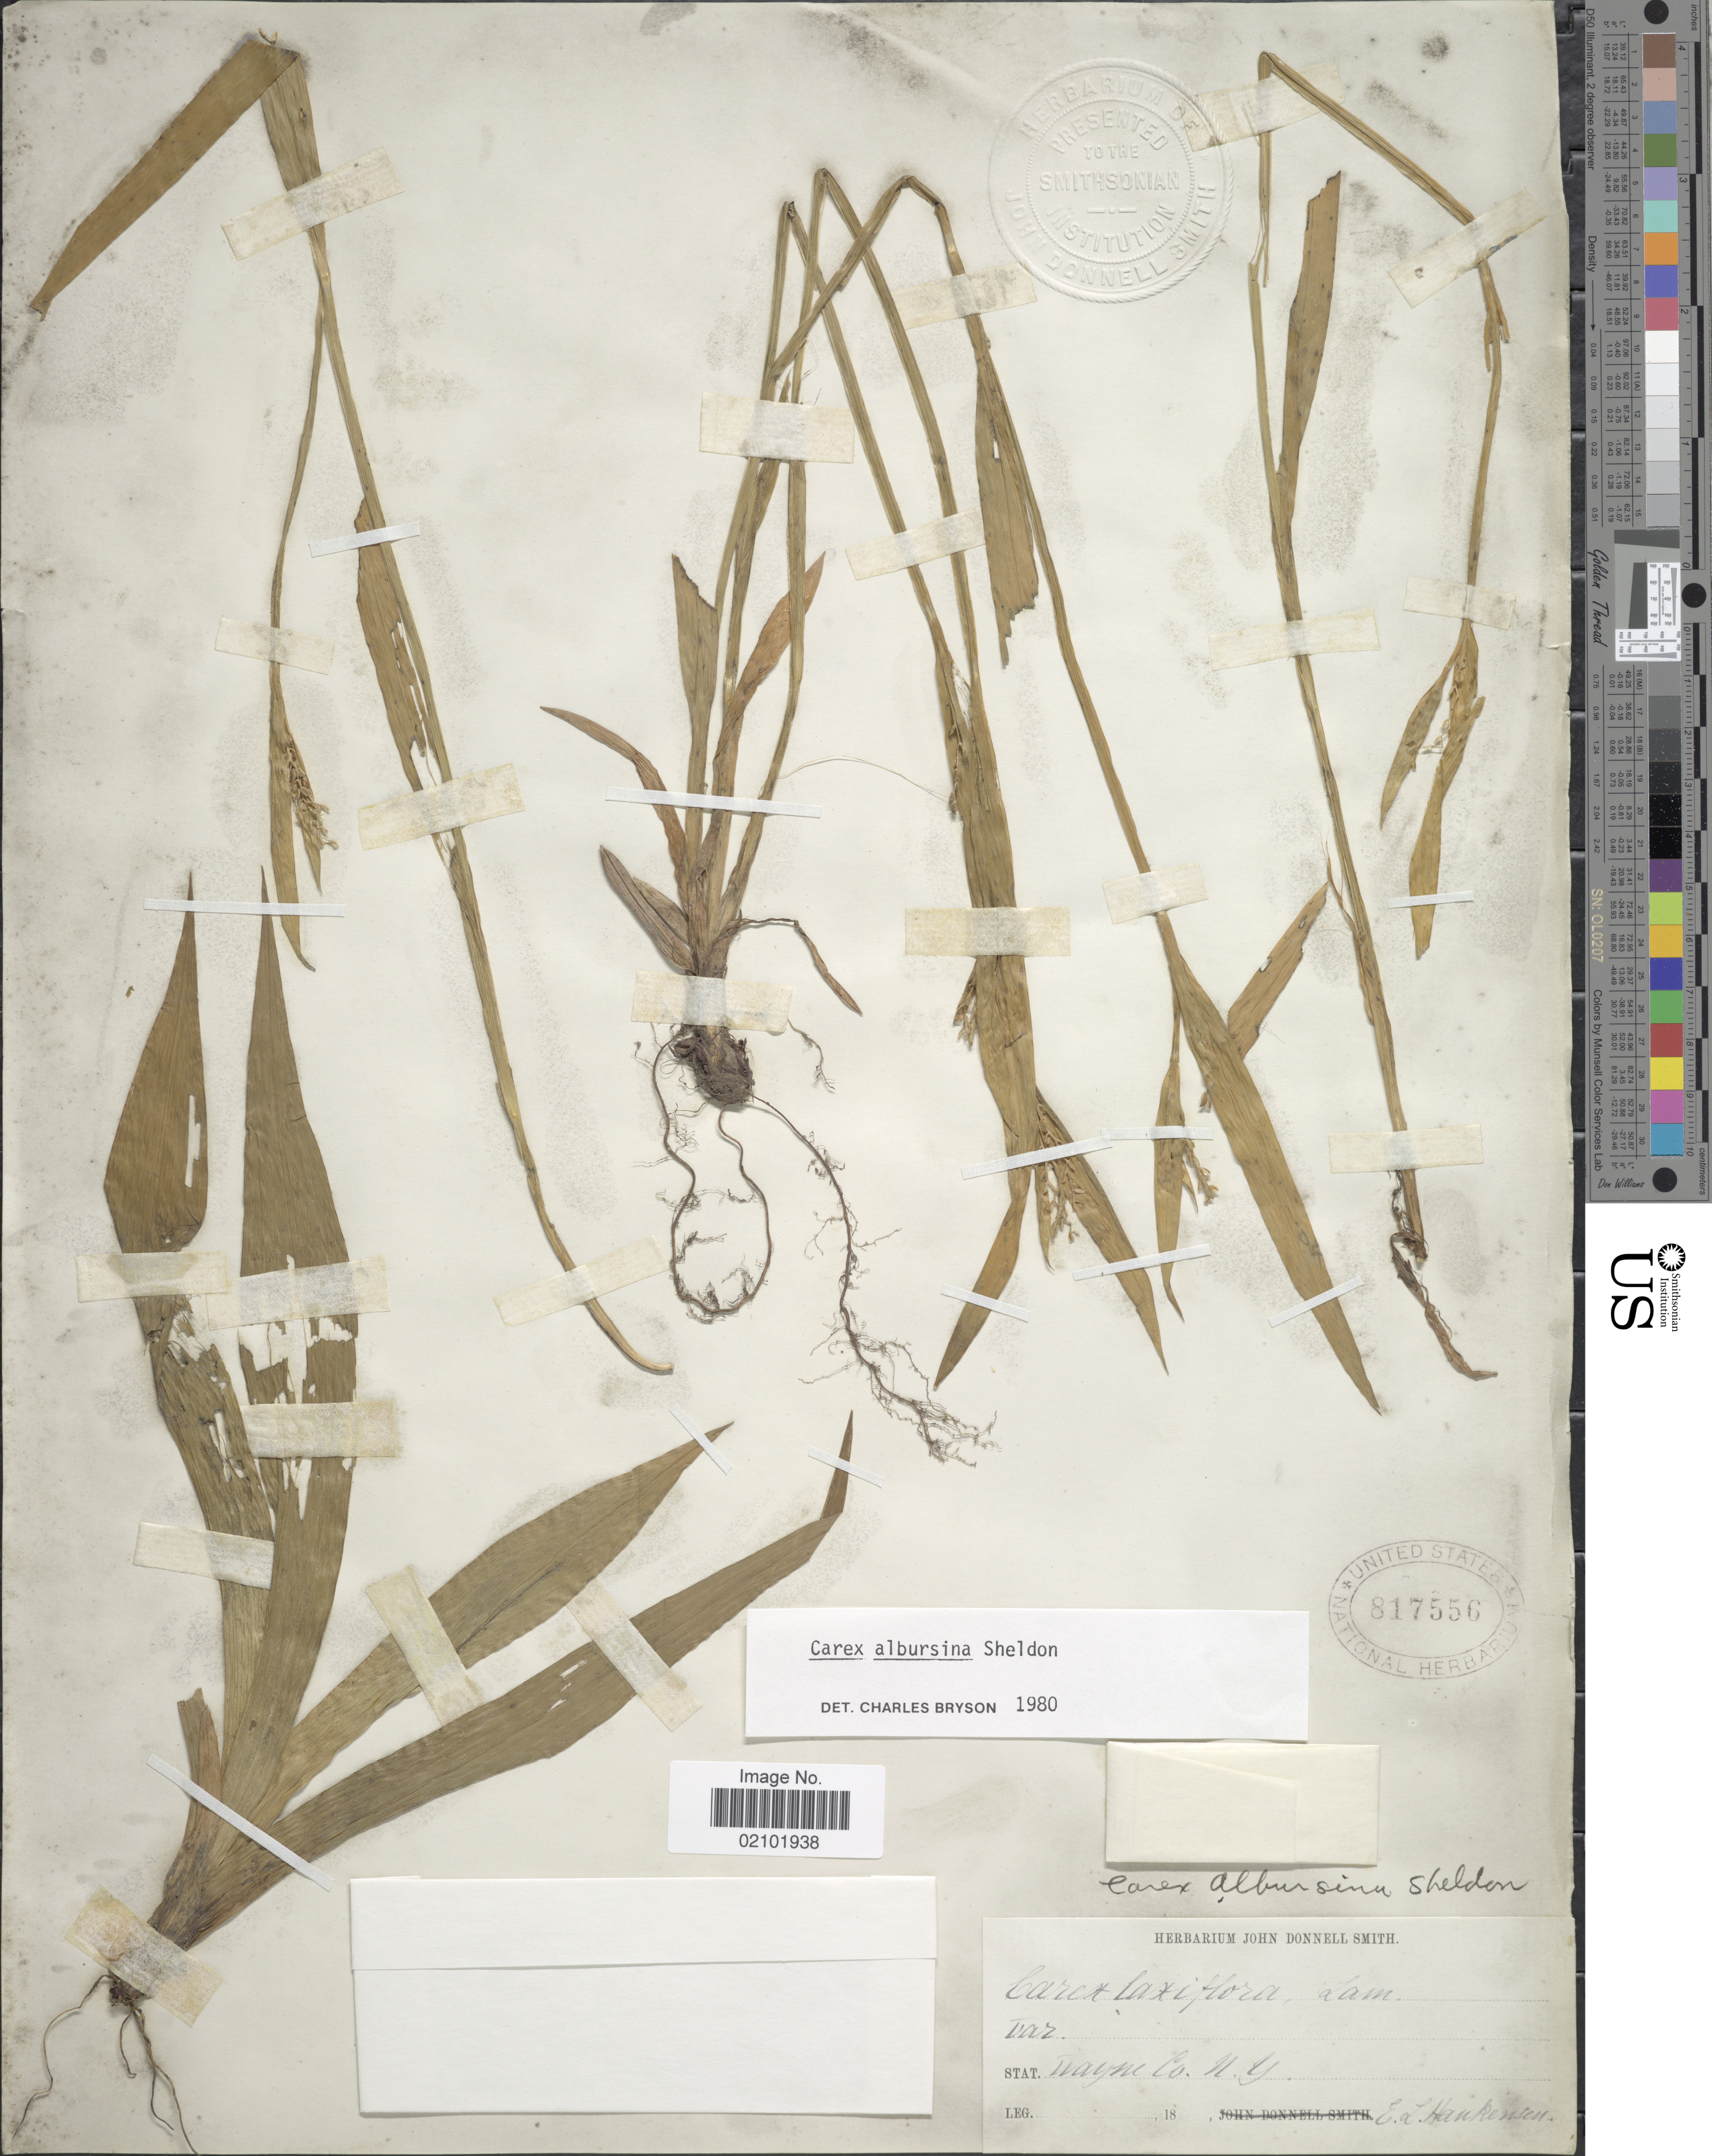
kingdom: Plantae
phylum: Tracheophyta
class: Liliopsida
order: Poales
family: Cyperaceae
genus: Carex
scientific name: Carex albursina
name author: E. Sheld.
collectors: E. Hankenson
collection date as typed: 18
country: United States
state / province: New York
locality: Wayne Co.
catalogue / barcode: US 817556